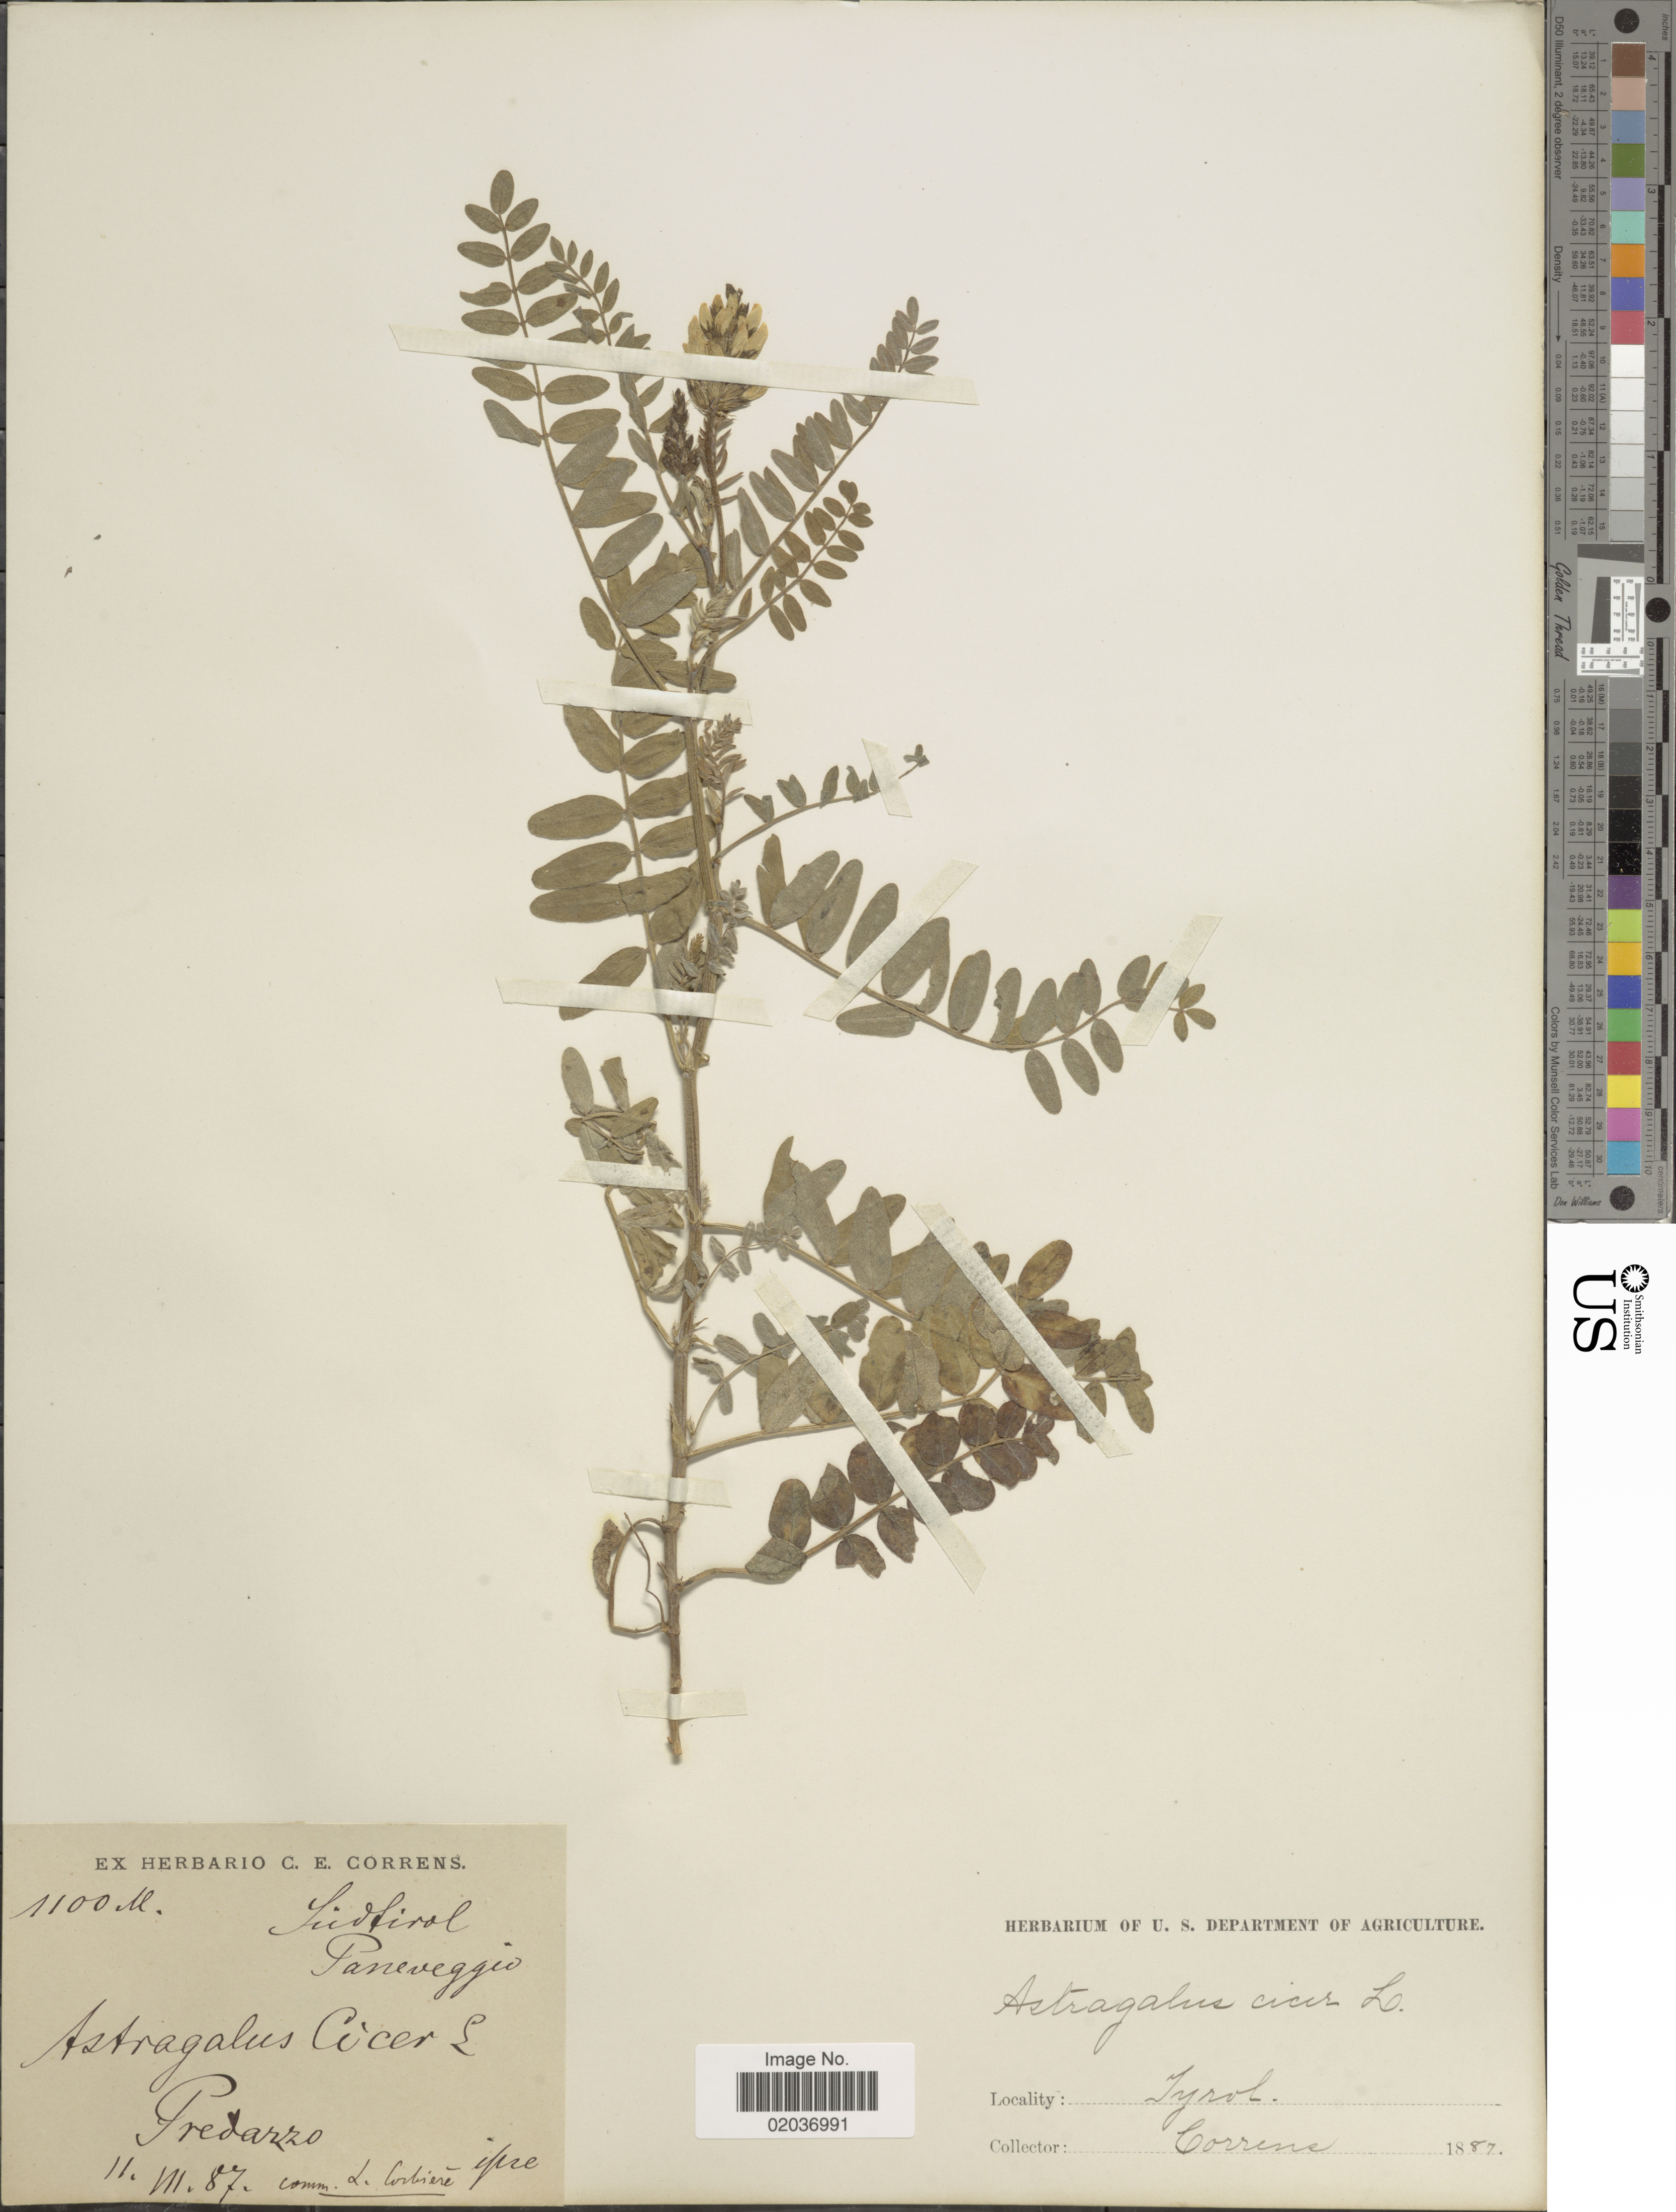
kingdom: Plantae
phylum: Tracheophyta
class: Magnoliopsida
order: Fabales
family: Fabaceae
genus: Astragalus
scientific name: Astragalus cicer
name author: L.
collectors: C. Correns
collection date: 1887-07-11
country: Italy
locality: Tyrol. Predazzo.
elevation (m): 1100